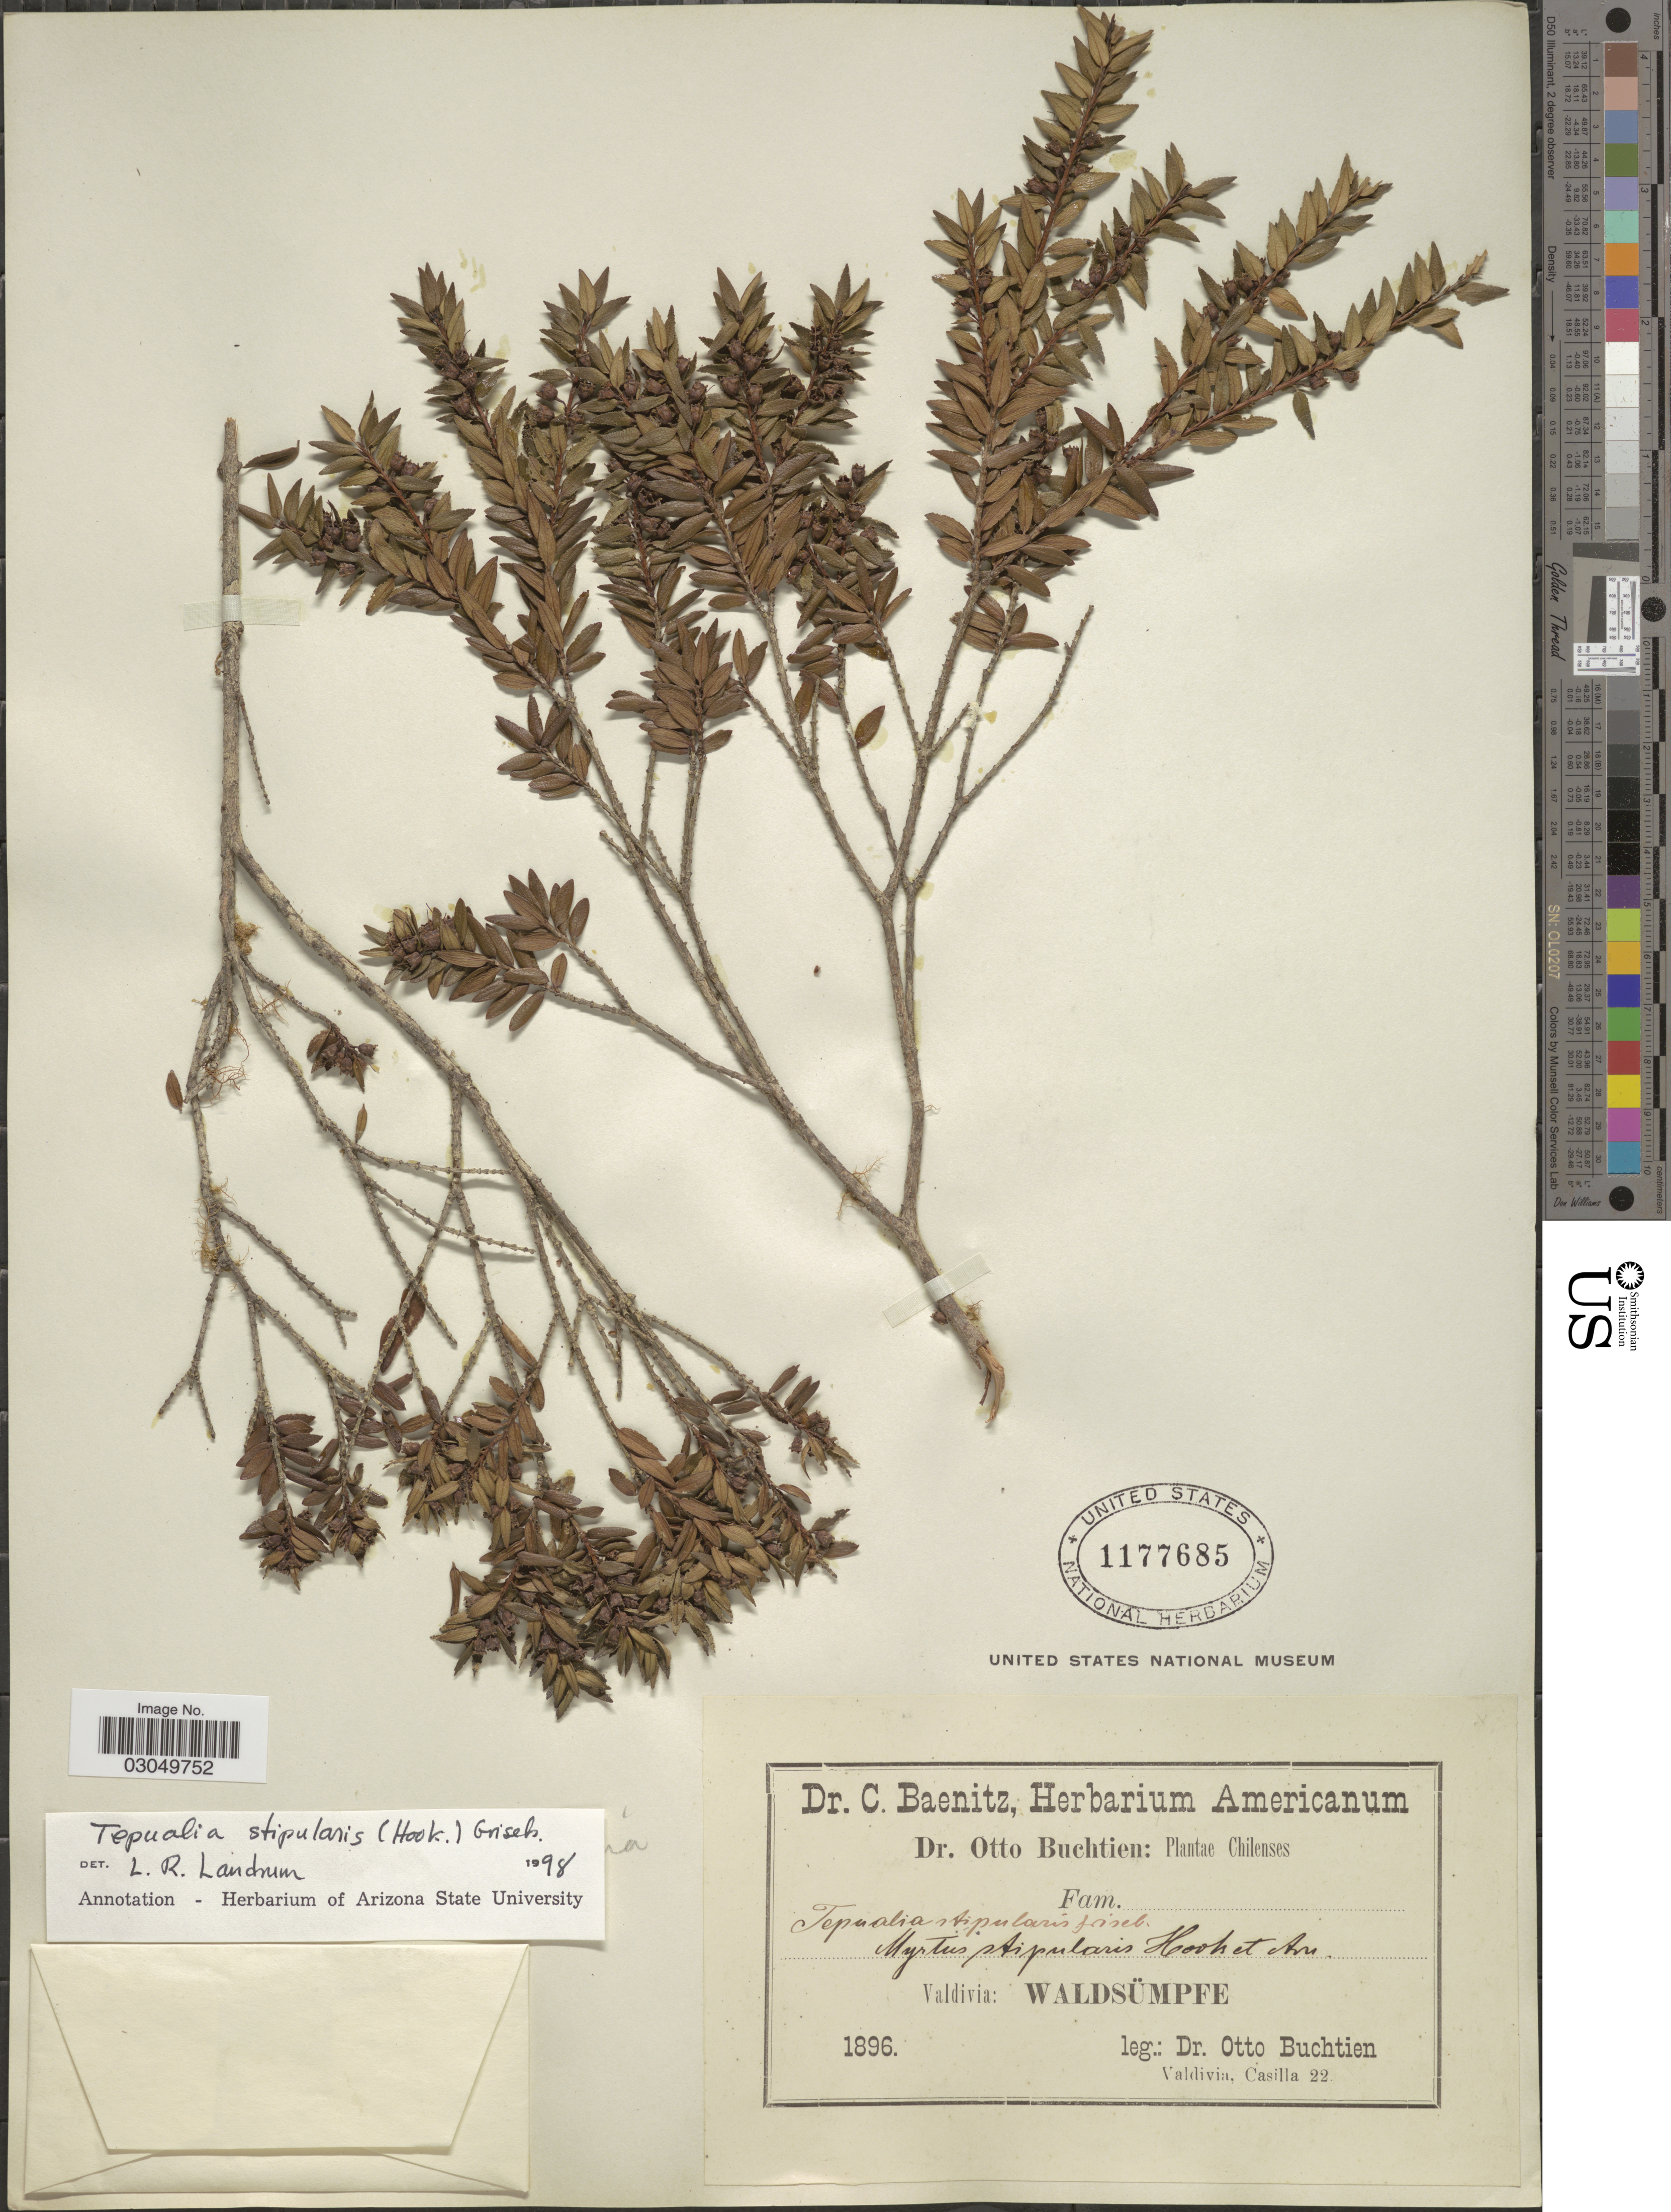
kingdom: Plantae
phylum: Tracheophyta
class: Magnoliopsida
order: Myrtales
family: Myrtaceae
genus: Metrosideros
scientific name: Metrosideros stipularis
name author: (Hook. & Arn.) Hook. f.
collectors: O. Buchtien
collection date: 1896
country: Chile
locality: Valdivia.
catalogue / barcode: US 1177685